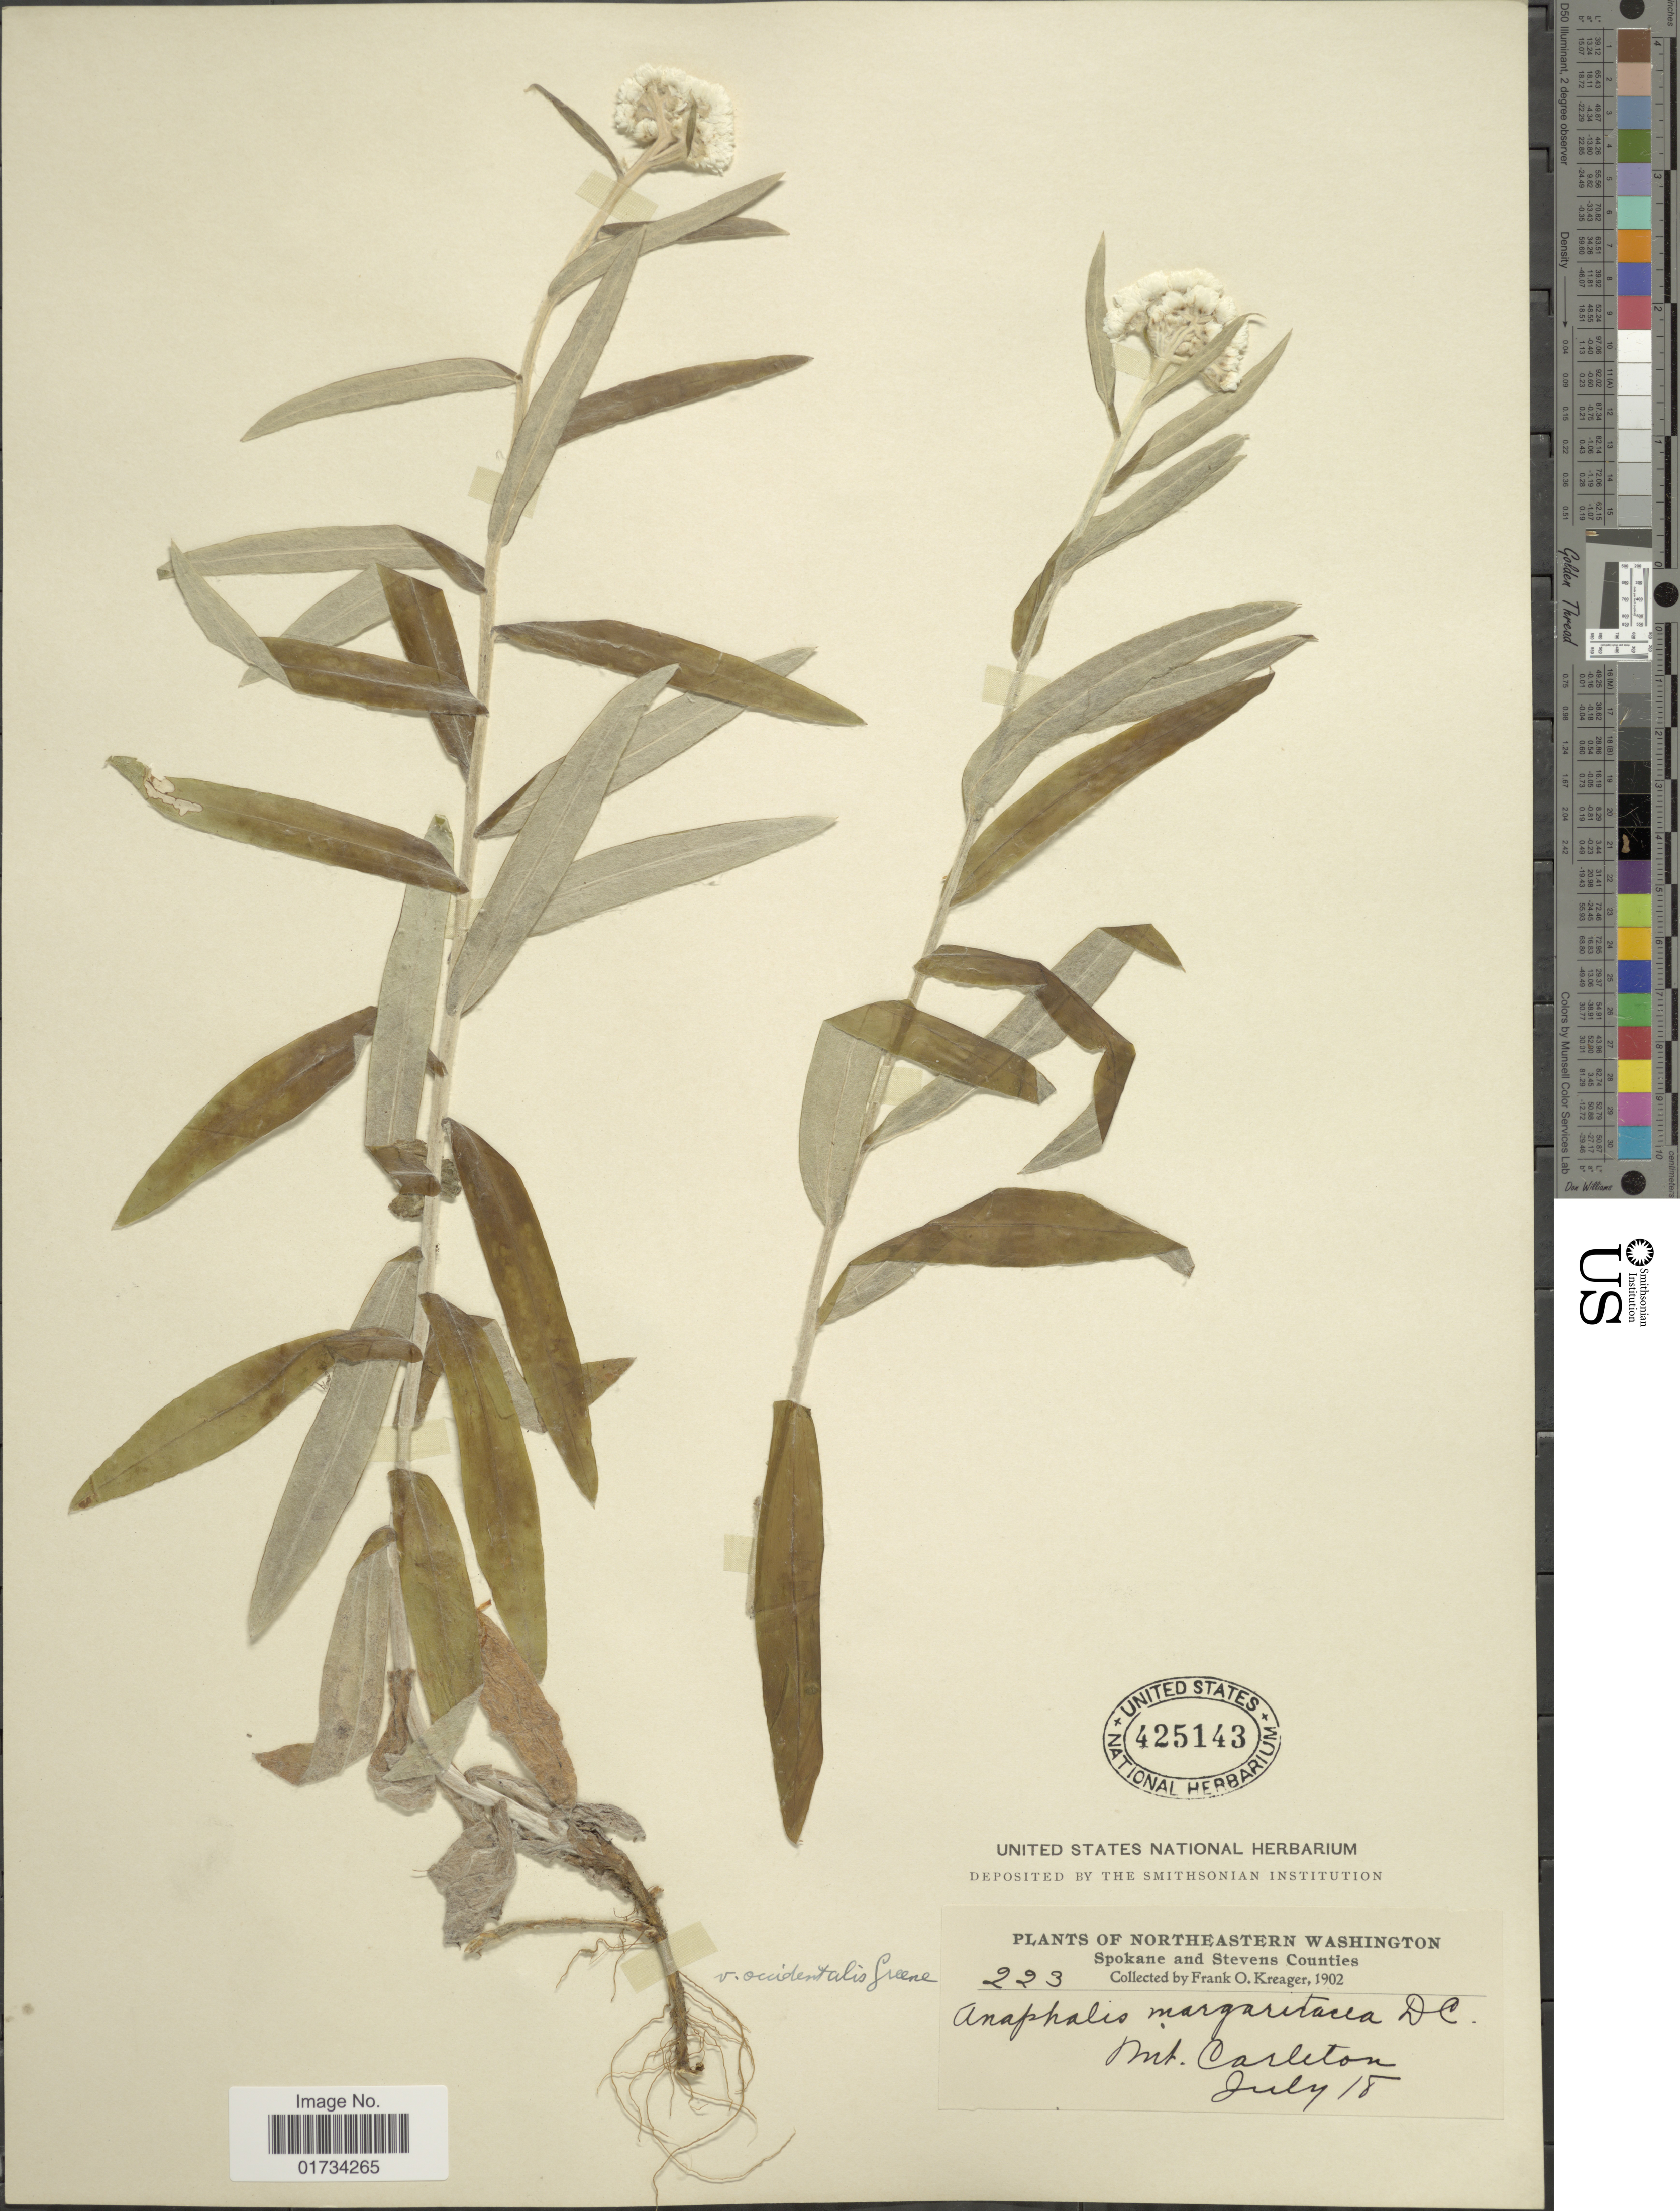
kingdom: Plantae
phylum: Tracheophyta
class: Magnoliopsida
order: Asterales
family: Asteraceae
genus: Anaphalis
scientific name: Anaphalis margaritacea var. occidentalis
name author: Greene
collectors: F. Kreager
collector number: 223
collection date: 1902-07-18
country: United States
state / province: Washington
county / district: Spokane / Stevens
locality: Northeastern Washington. Spokane and Stevens Counties. Mt. Carleton.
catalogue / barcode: US 425143